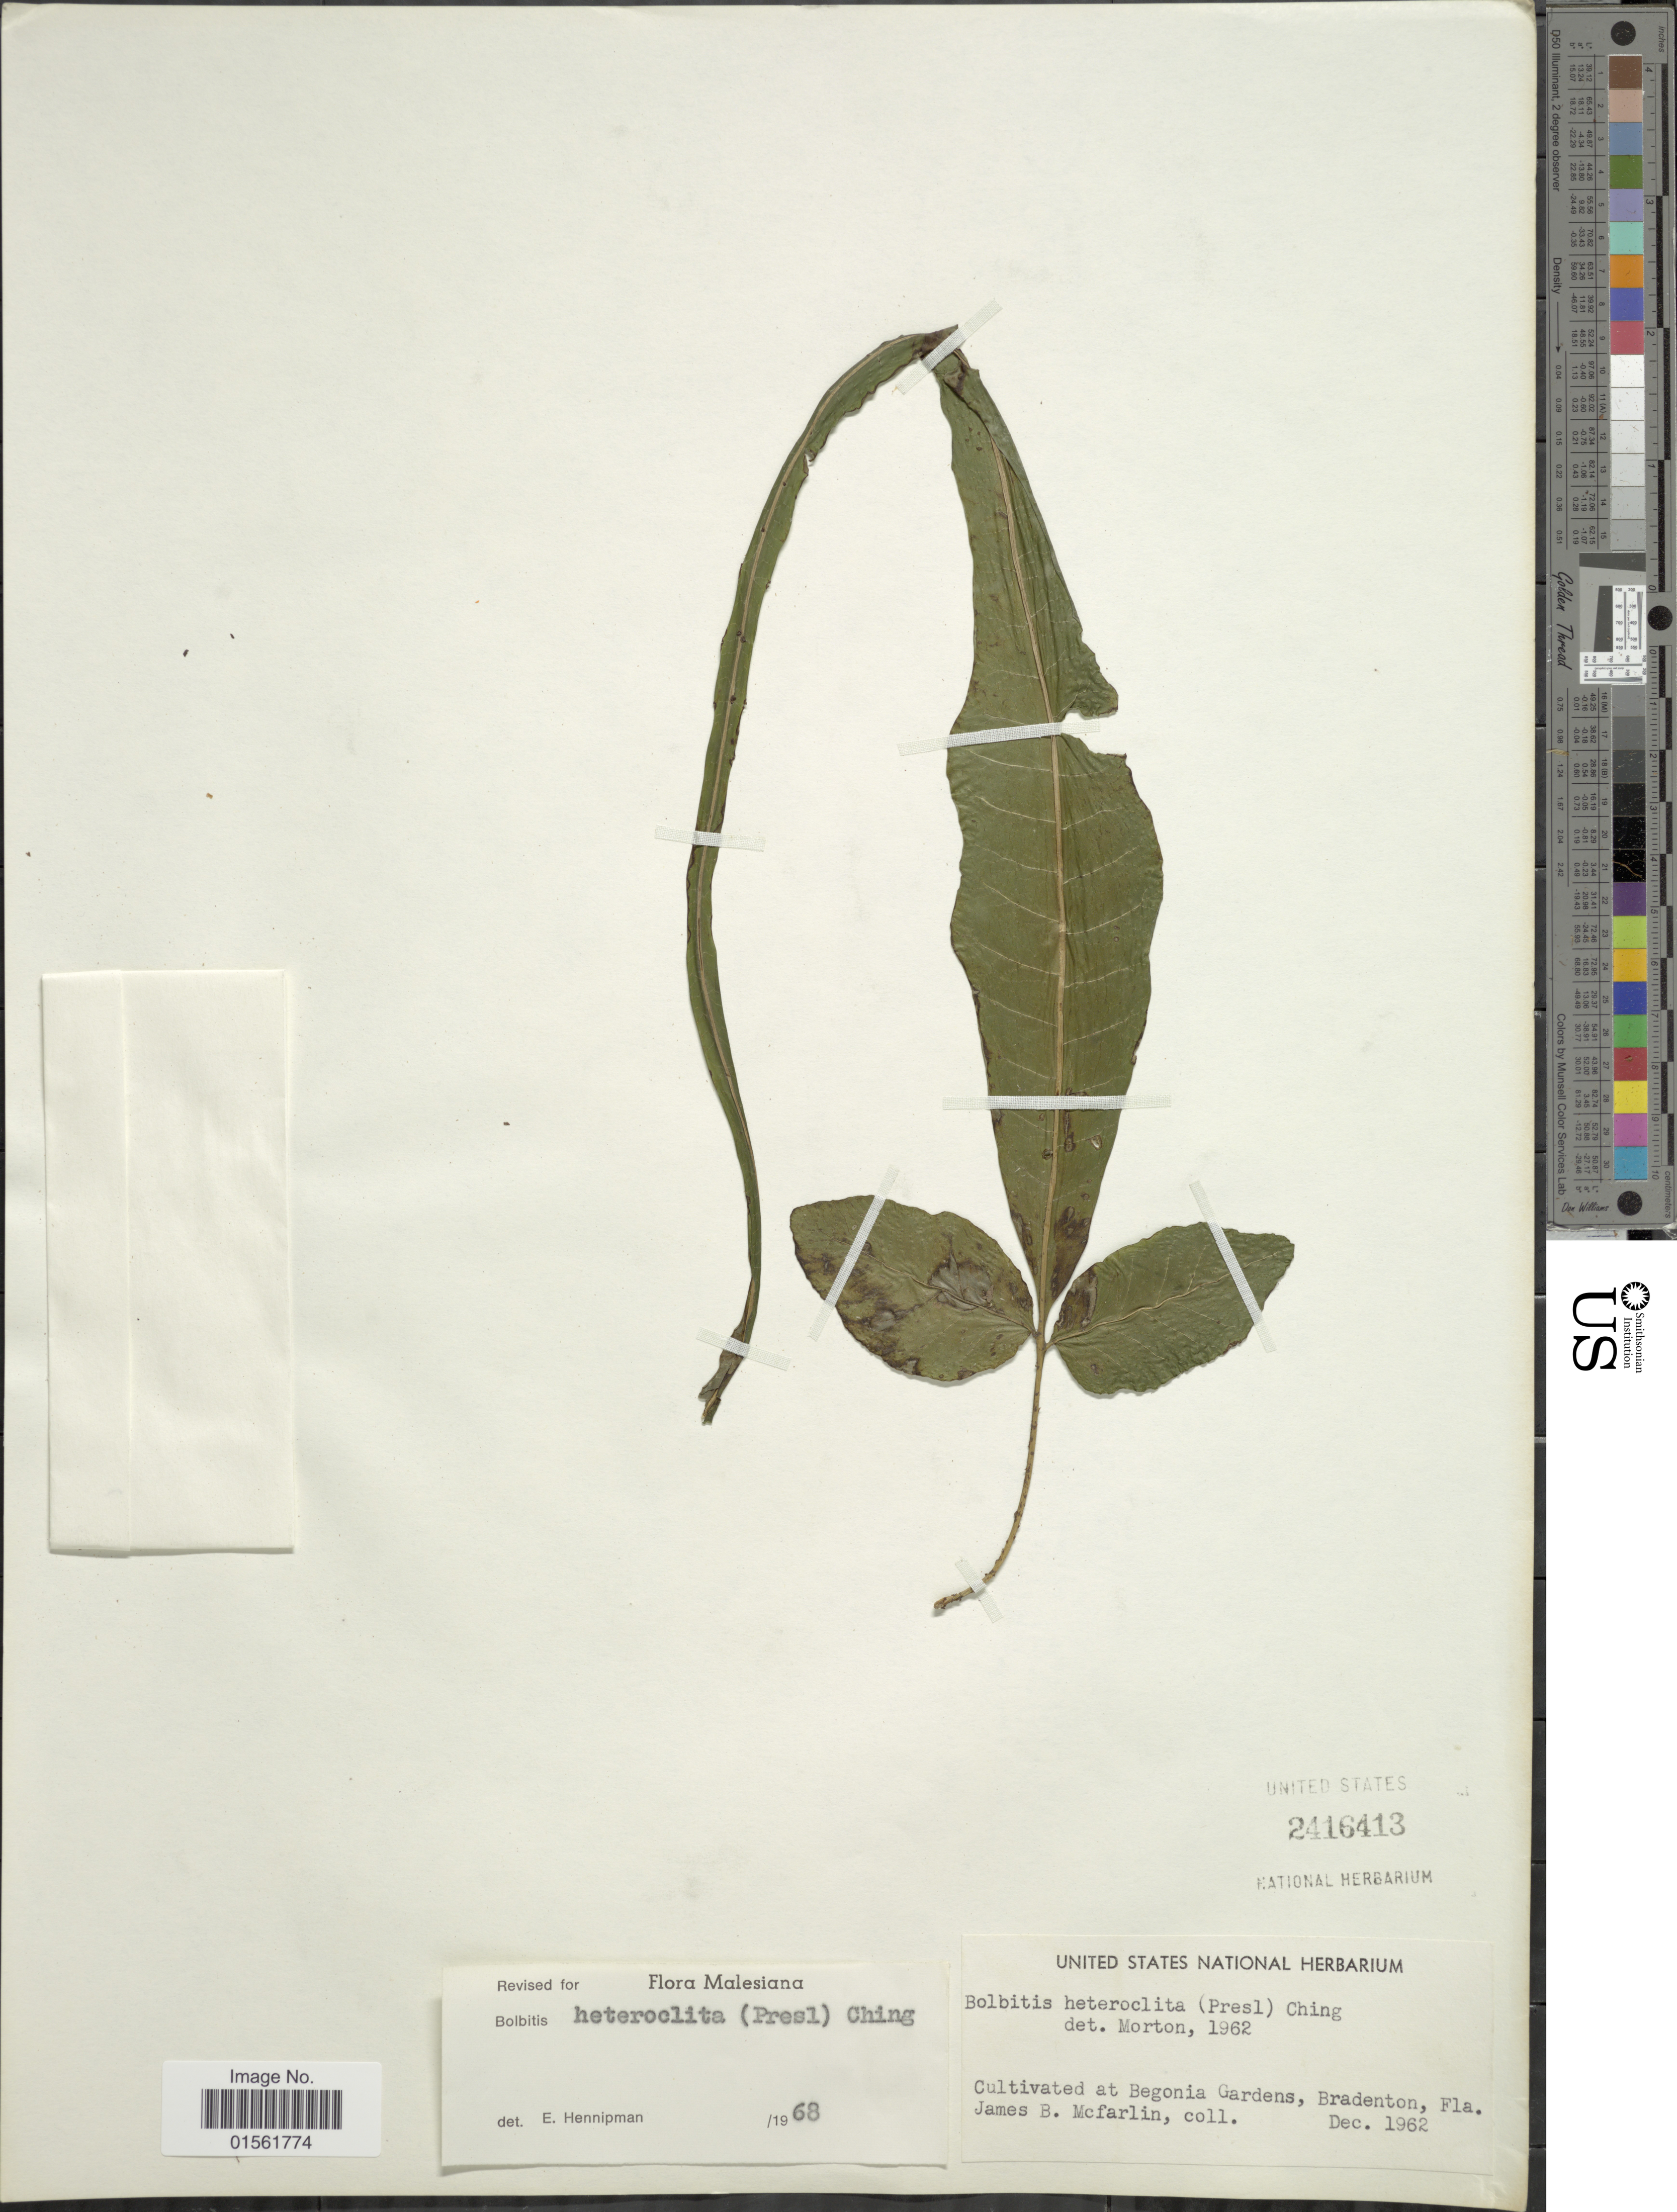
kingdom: Plantae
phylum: Tracheophyta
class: Polypodiopsida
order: Polypodiales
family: Dryopteridaceae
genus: Bolbitis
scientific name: Bolbitis heteroclita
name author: (C. Presl) Ching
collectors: J. McFarlin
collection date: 1962-12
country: United States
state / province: Florida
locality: Begonia Gardens, Bradenton, Fla.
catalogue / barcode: US 2416413